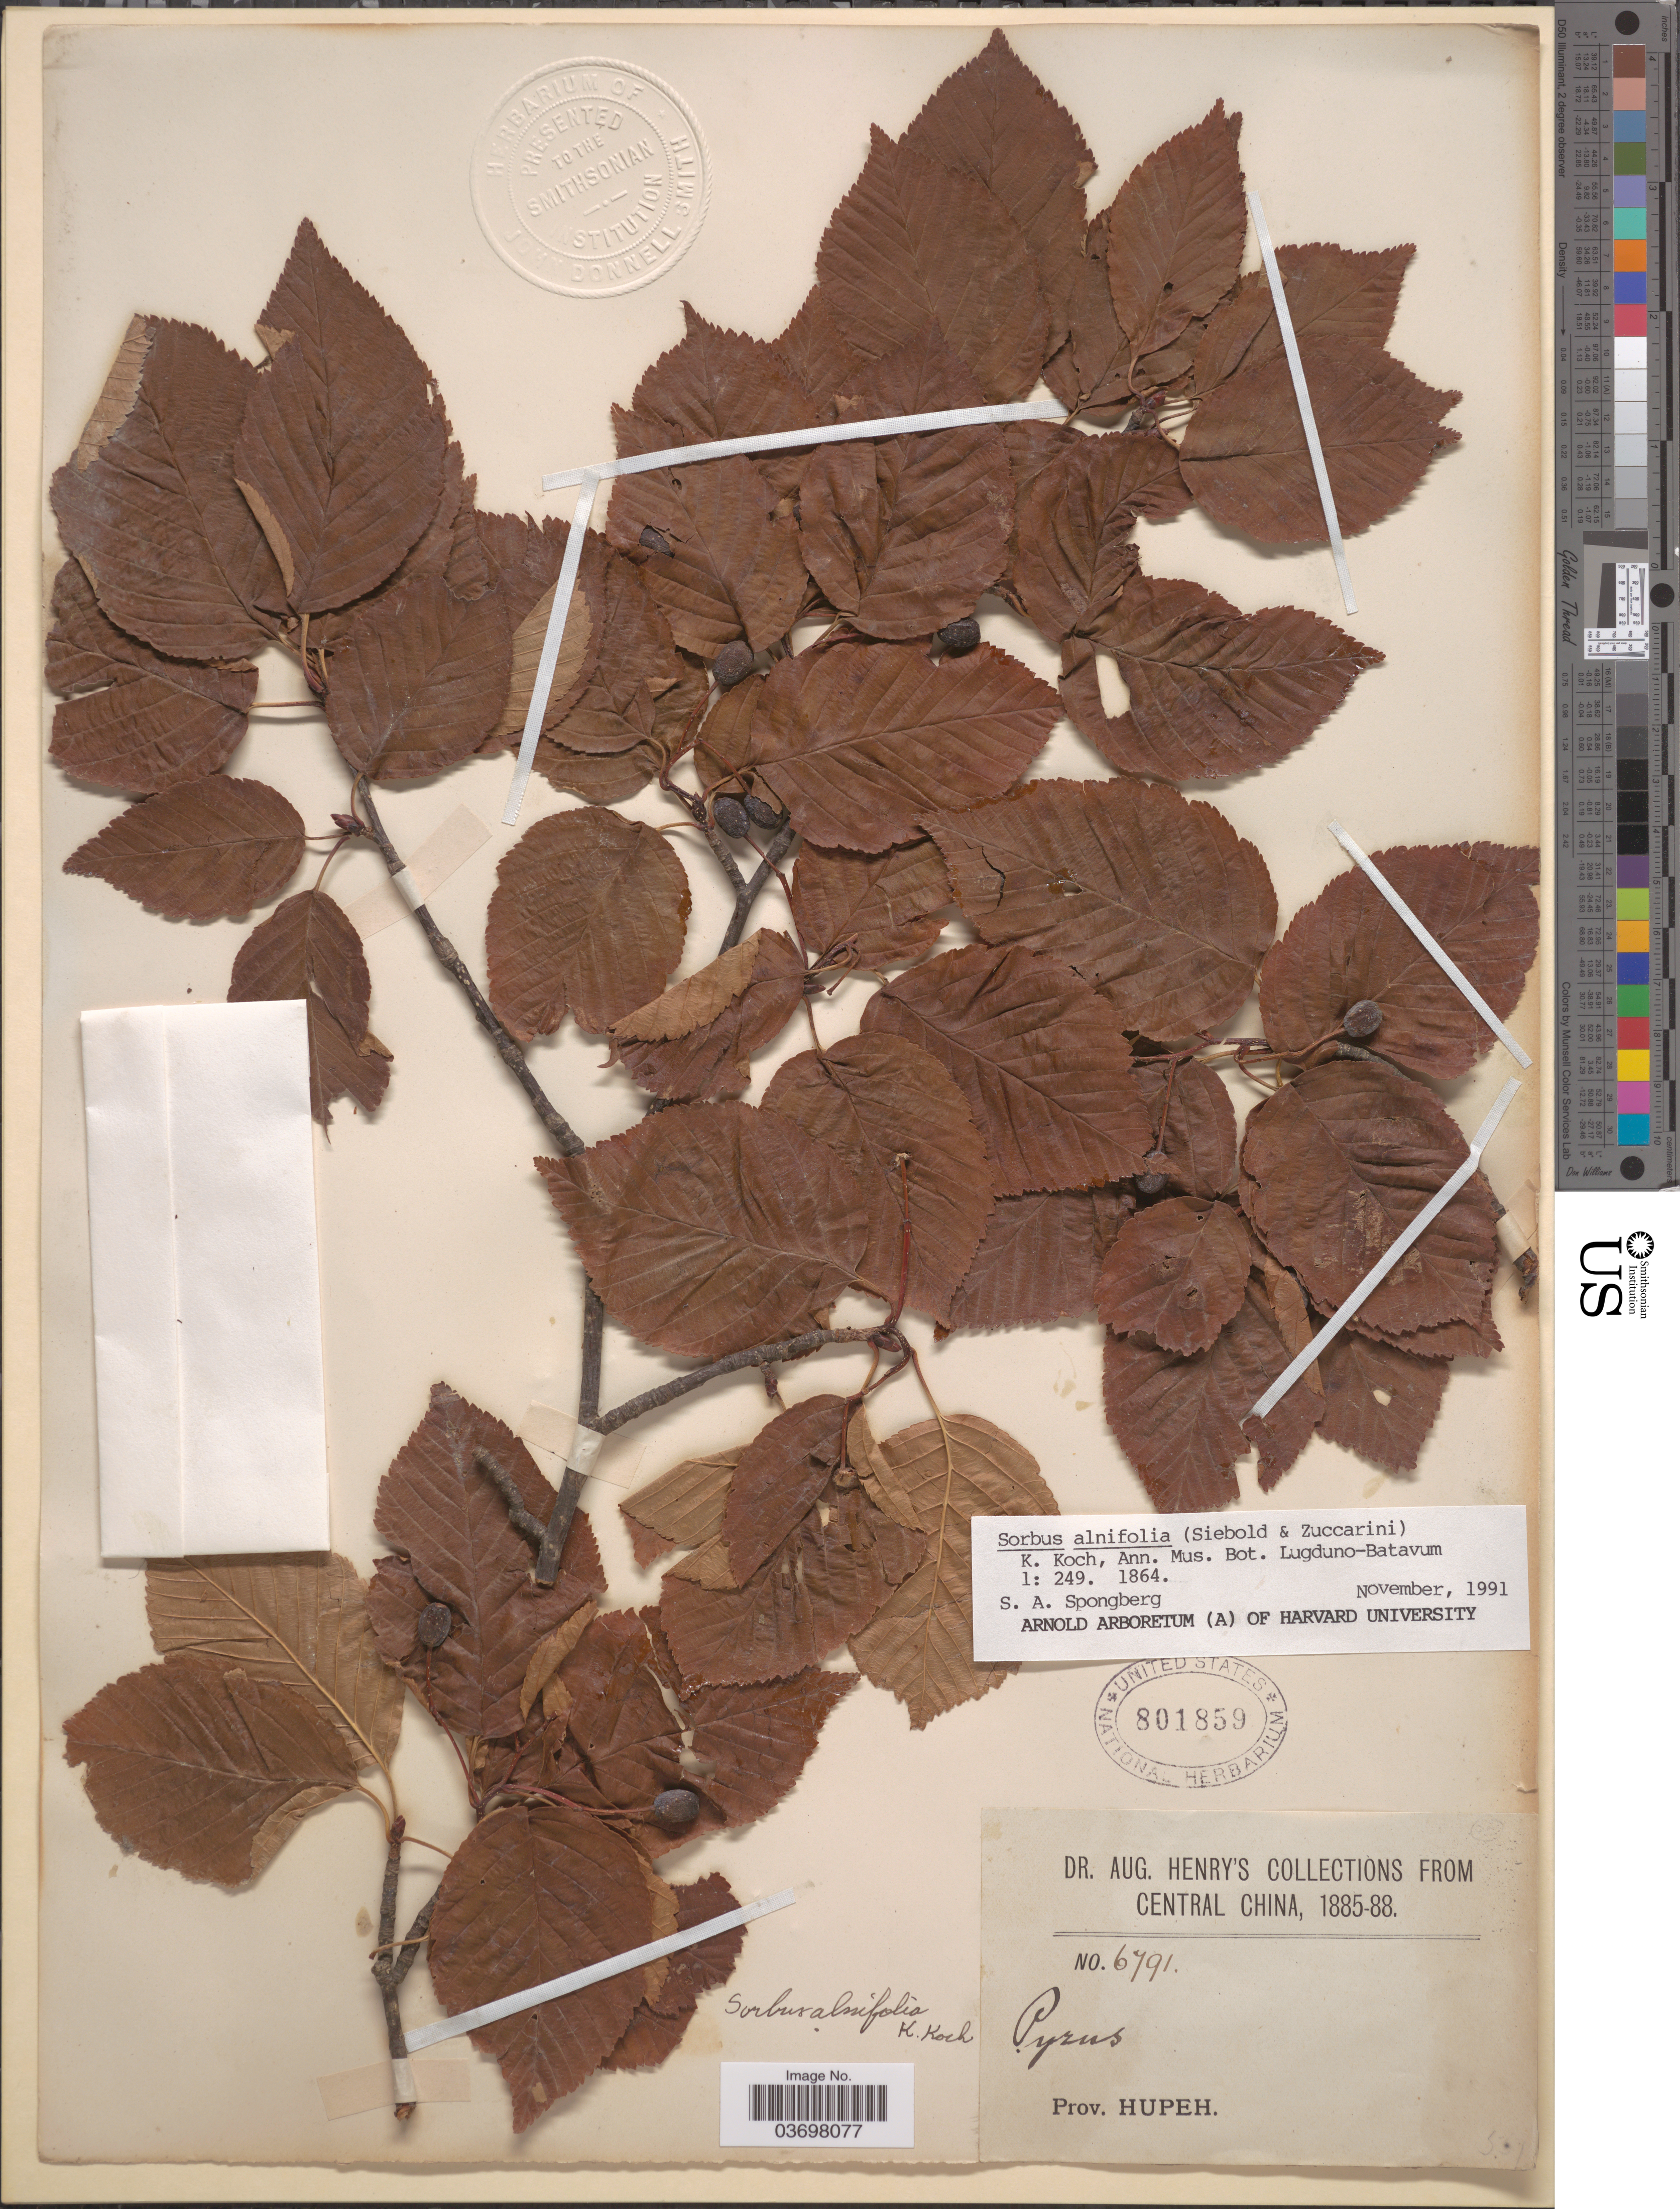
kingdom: Plantae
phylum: Tracheophyta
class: Magnoliopsida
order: Rosales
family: Rosaceae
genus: Sorbus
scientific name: Sorbus alnifolia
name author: (Siebold & Zucc.) K. Koch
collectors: A. Henry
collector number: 6791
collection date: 1885/1888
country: China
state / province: Hubei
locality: Central China. Prov. Hupeh.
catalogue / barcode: US 801859